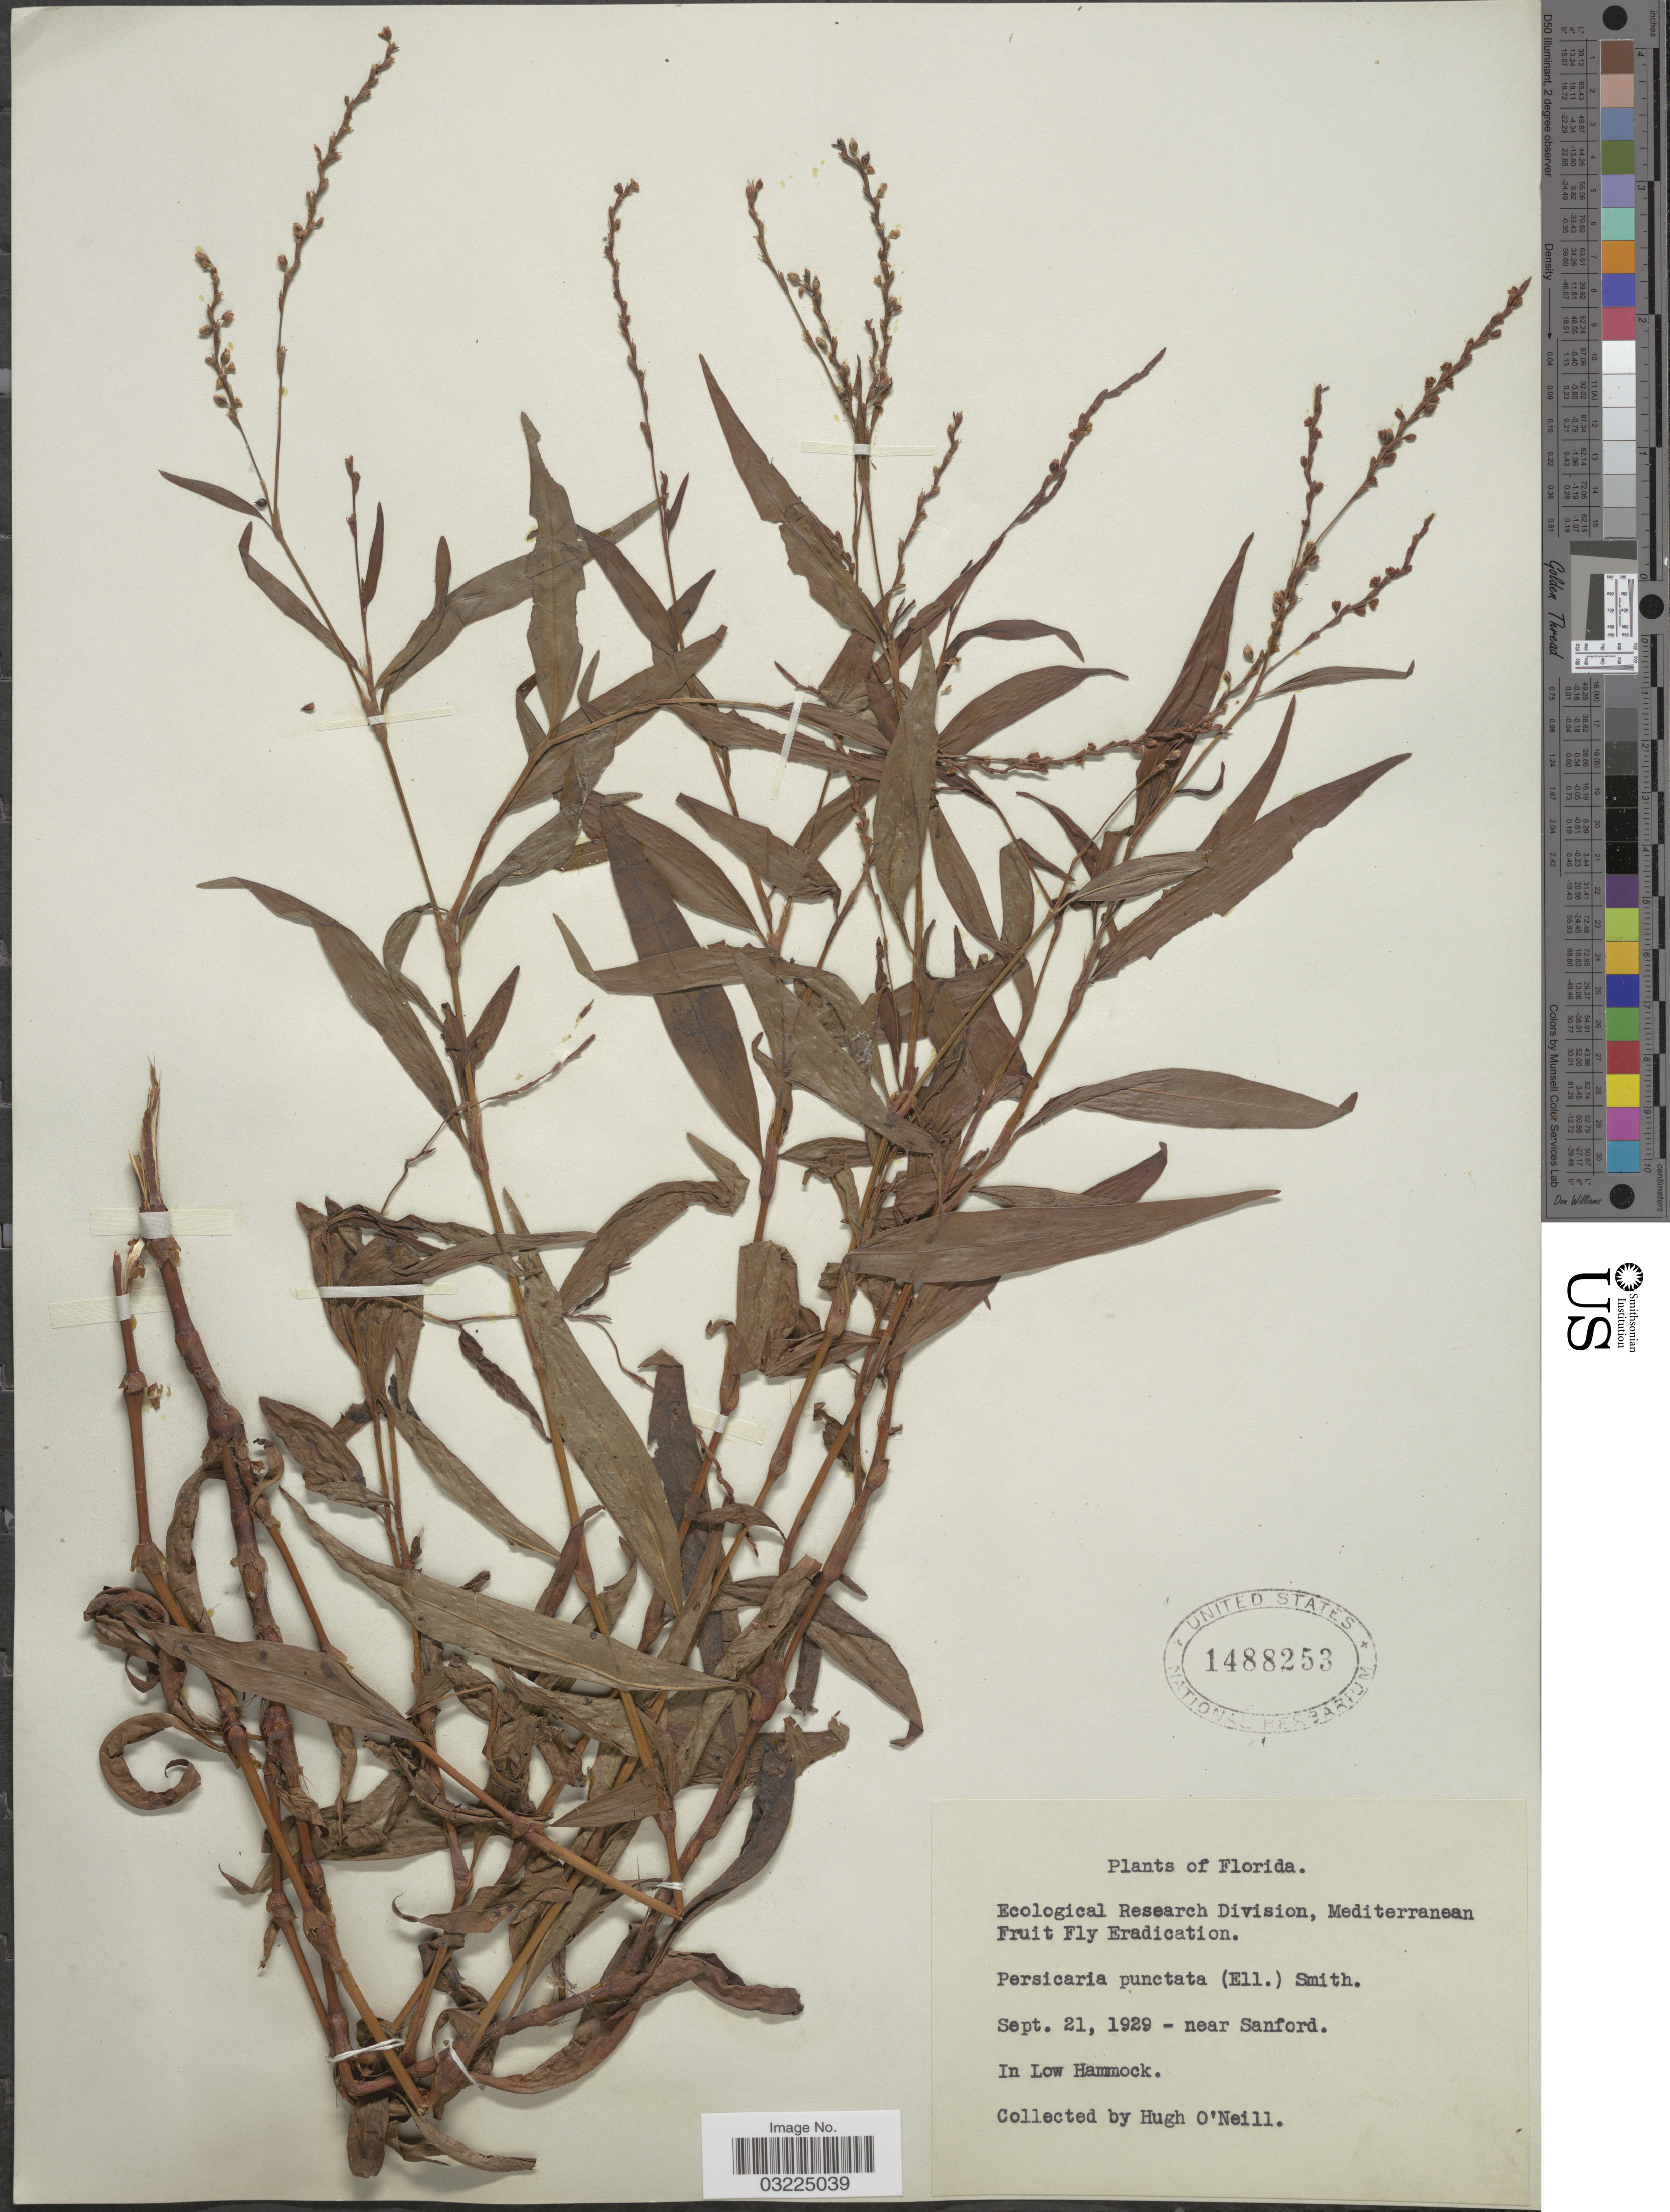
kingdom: Plantae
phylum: Tracheophyta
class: Magnoliopsida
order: Caryophyllales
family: Polygonaceae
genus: Persicaria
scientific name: Persicaria punctata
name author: (Elliott) Small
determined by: Atha, D. E.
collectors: H. O'Neill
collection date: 1929-09-21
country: United States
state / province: Florida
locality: Near Sanford, in low Hammock.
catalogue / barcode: US 1488253